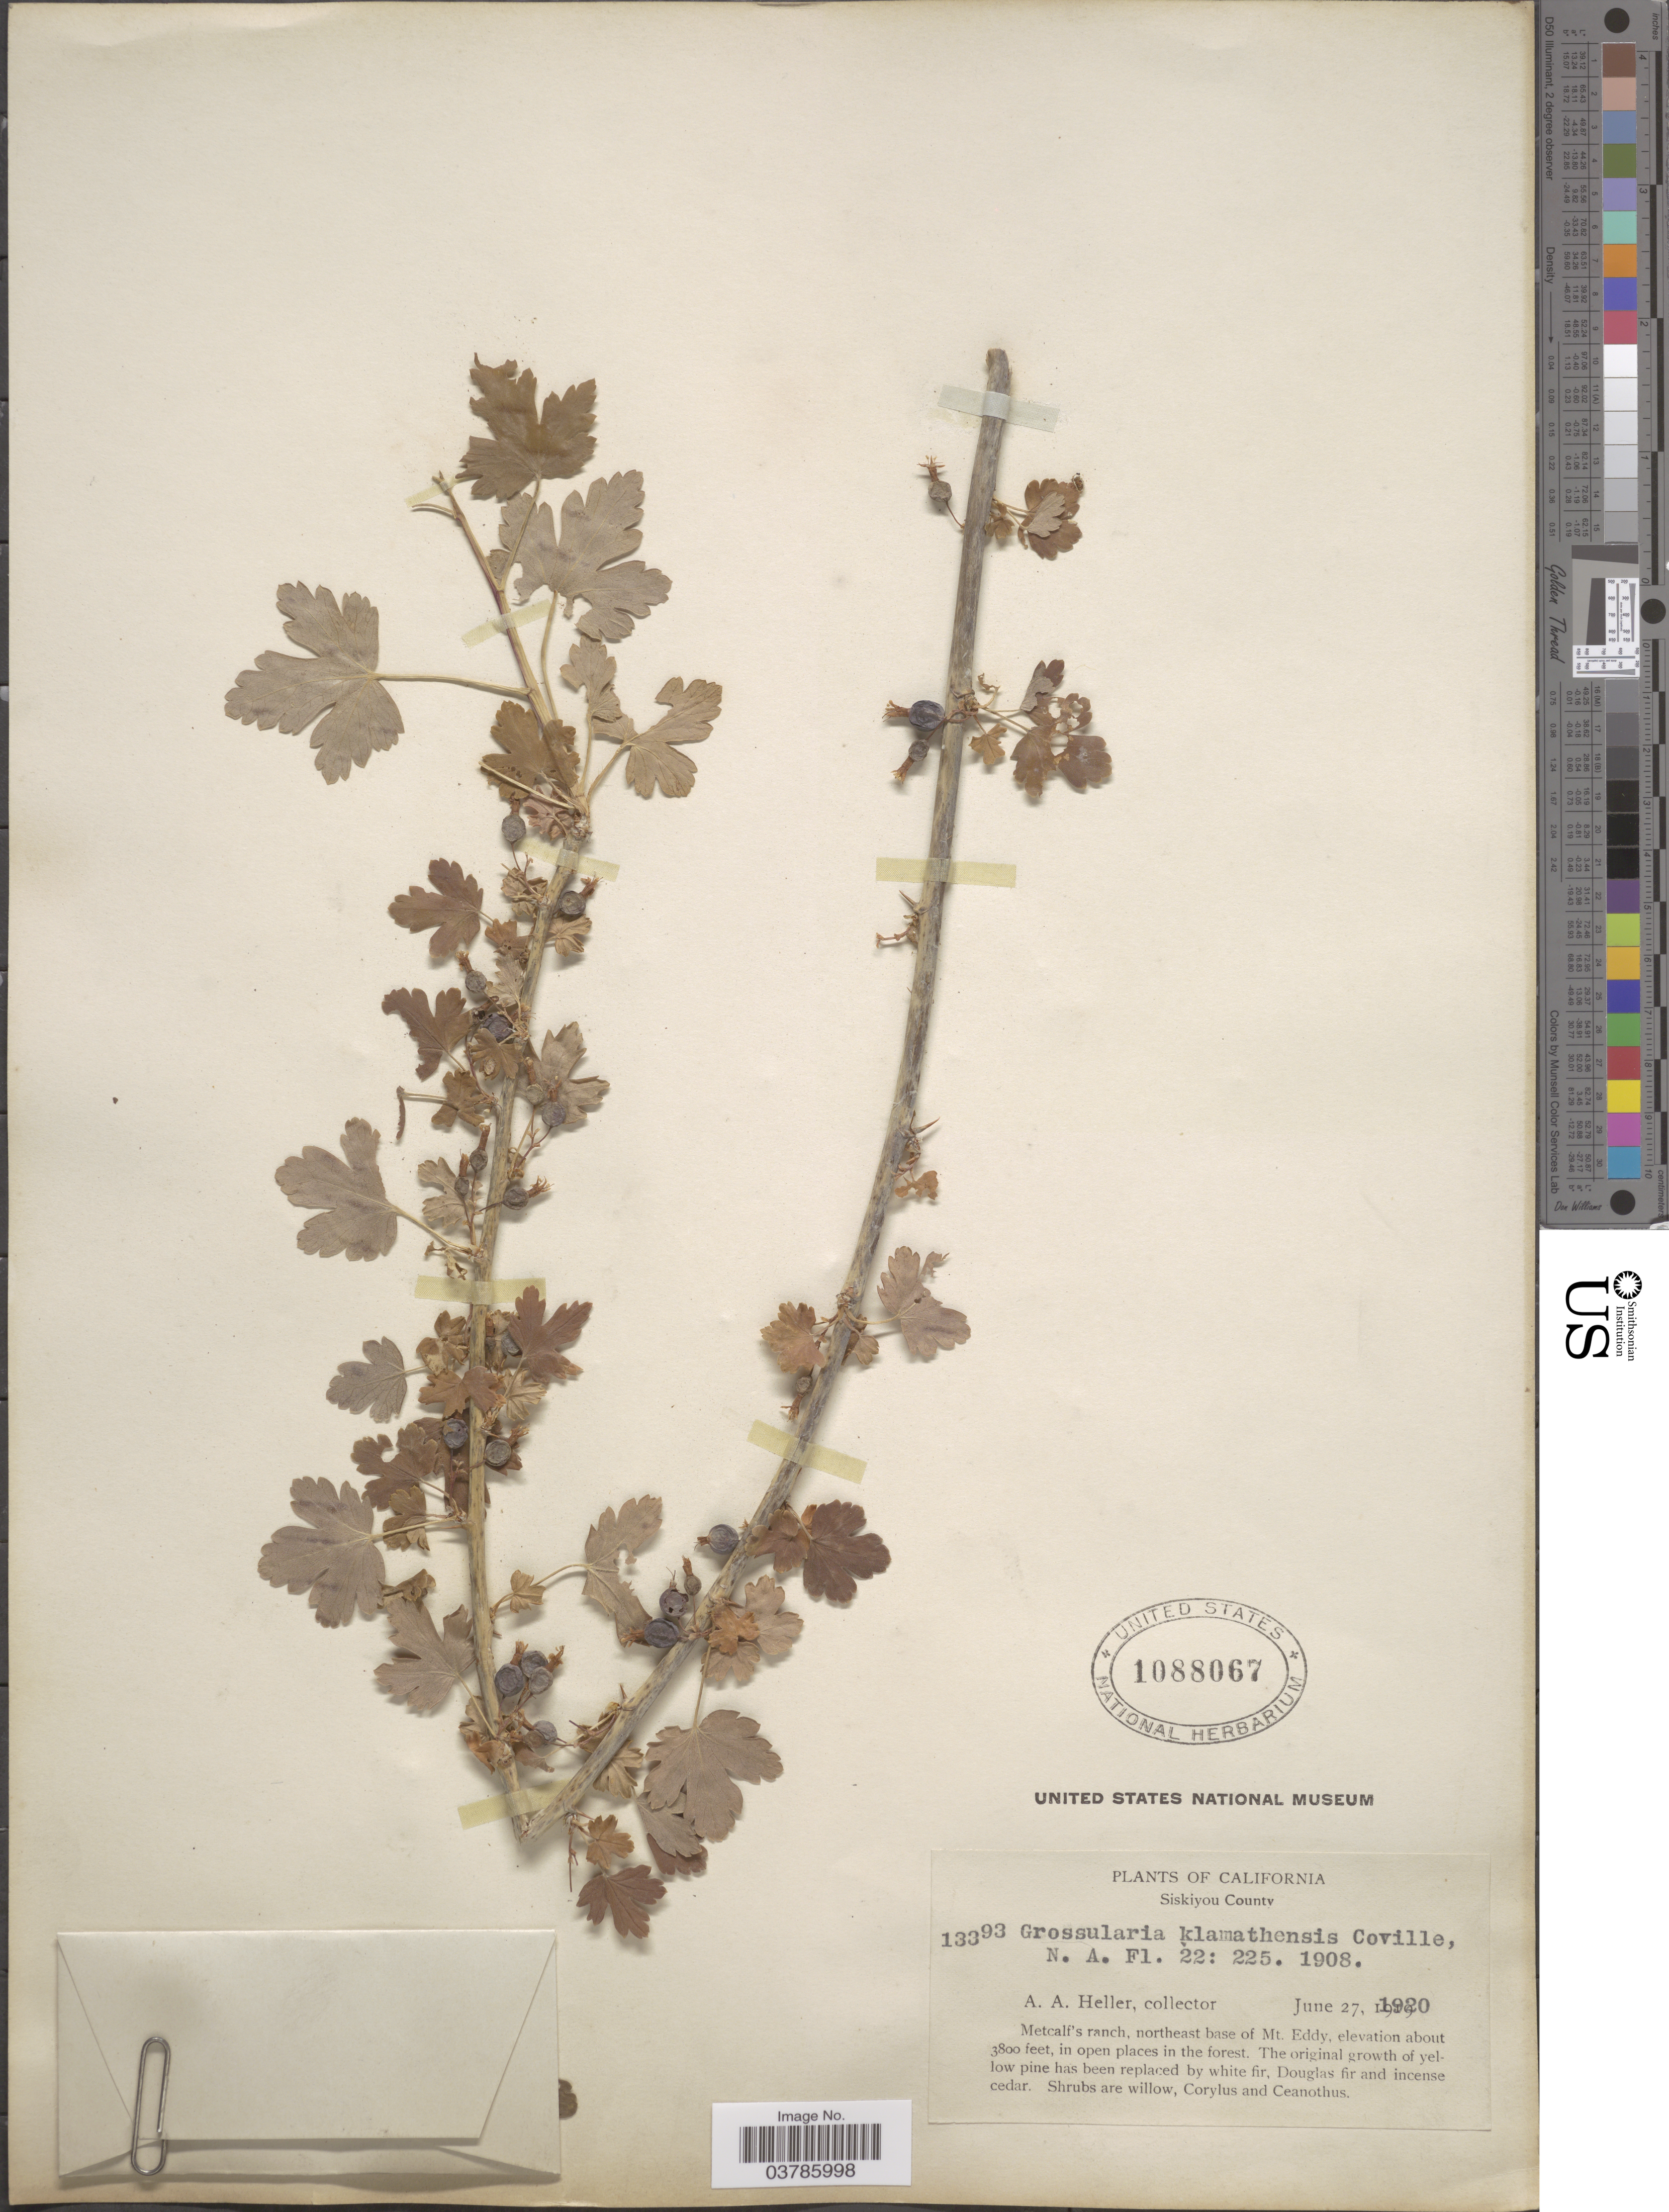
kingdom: Plantae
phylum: Tracheophyta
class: Magnoliopsida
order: Saxifragales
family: Grossulariaceae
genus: Ribes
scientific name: Ribes inerme var. klamathense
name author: (Coville) Jeps.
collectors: A. A. Heller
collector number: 13393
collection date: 1920-06-27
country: United States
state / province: California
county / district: Siskiyou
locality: Siskiyou County. Metcalf's ranch, northeast base of Mt. Eddy.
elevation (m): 1158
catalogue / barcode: US 1088067